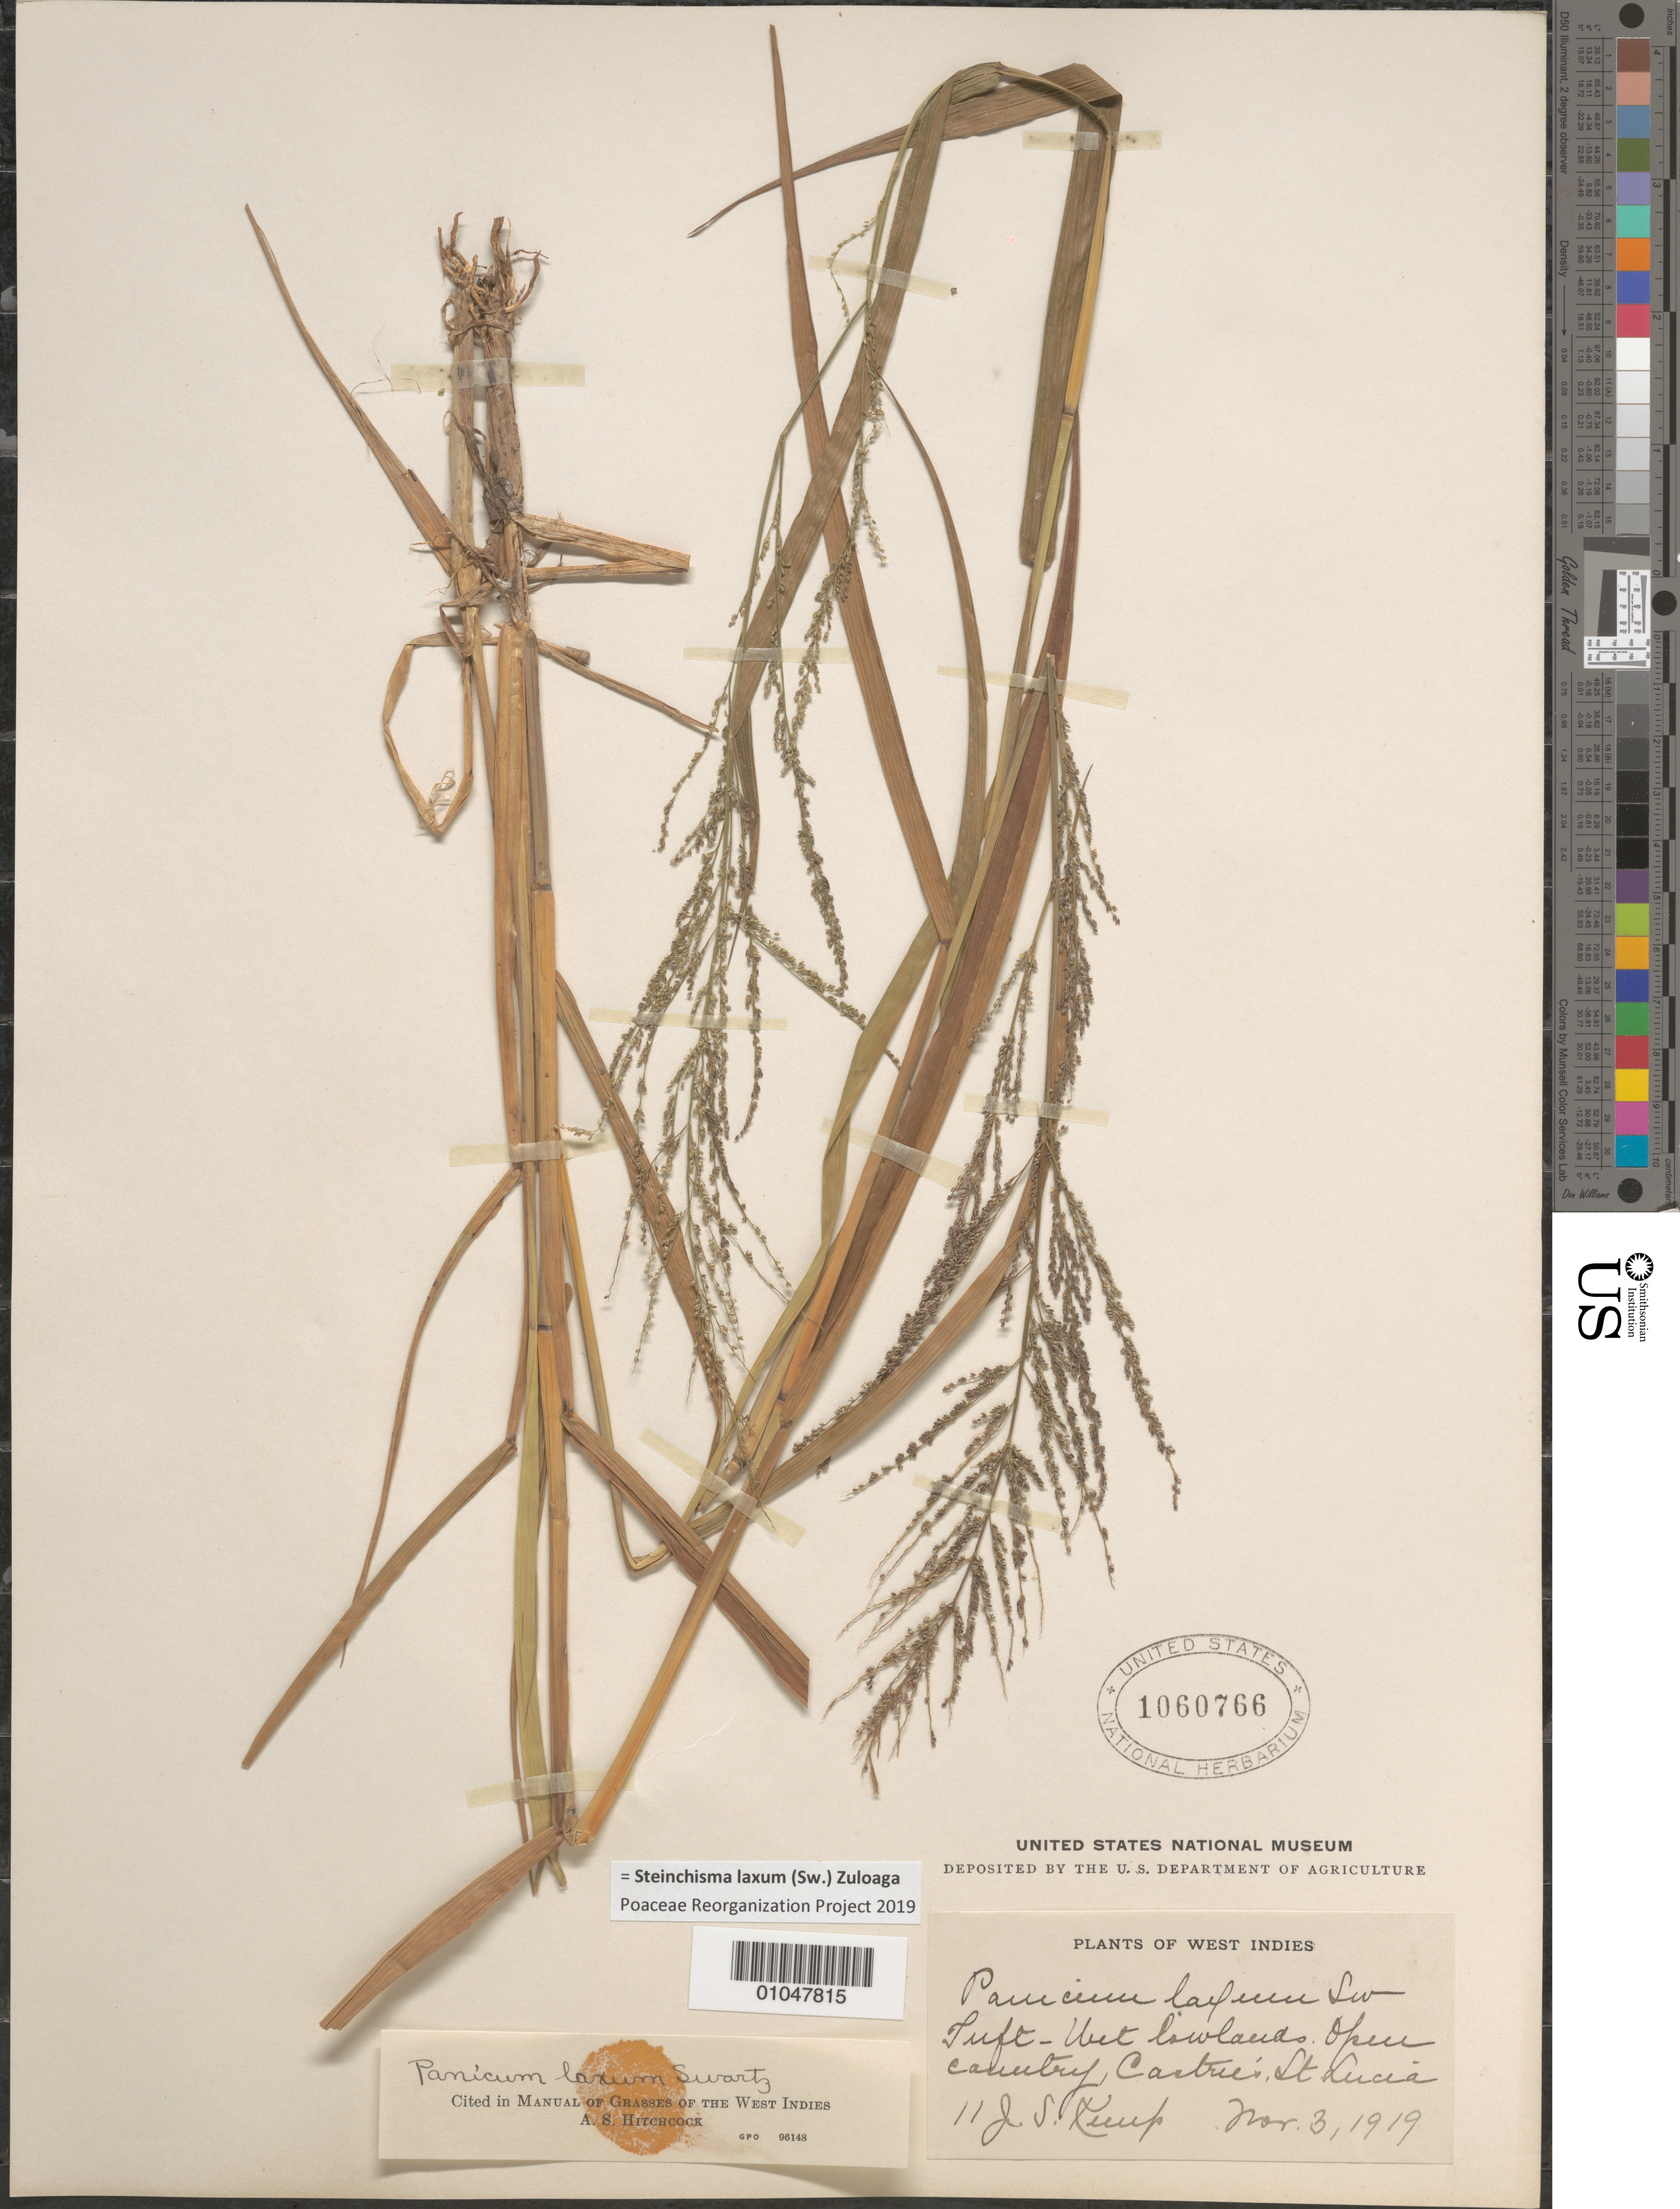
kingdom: Plantae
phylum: Tracheophyta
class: Liliopsida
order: Poales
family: Poaceae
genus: Panicum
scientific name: Panicum laxum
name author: Sw.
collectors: J. Kemp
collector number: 11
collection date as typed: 03 Nov 1919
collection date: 1919-11-03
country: St. Lucia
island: St. Lucia I.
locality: Castries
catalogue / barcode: US 1060766